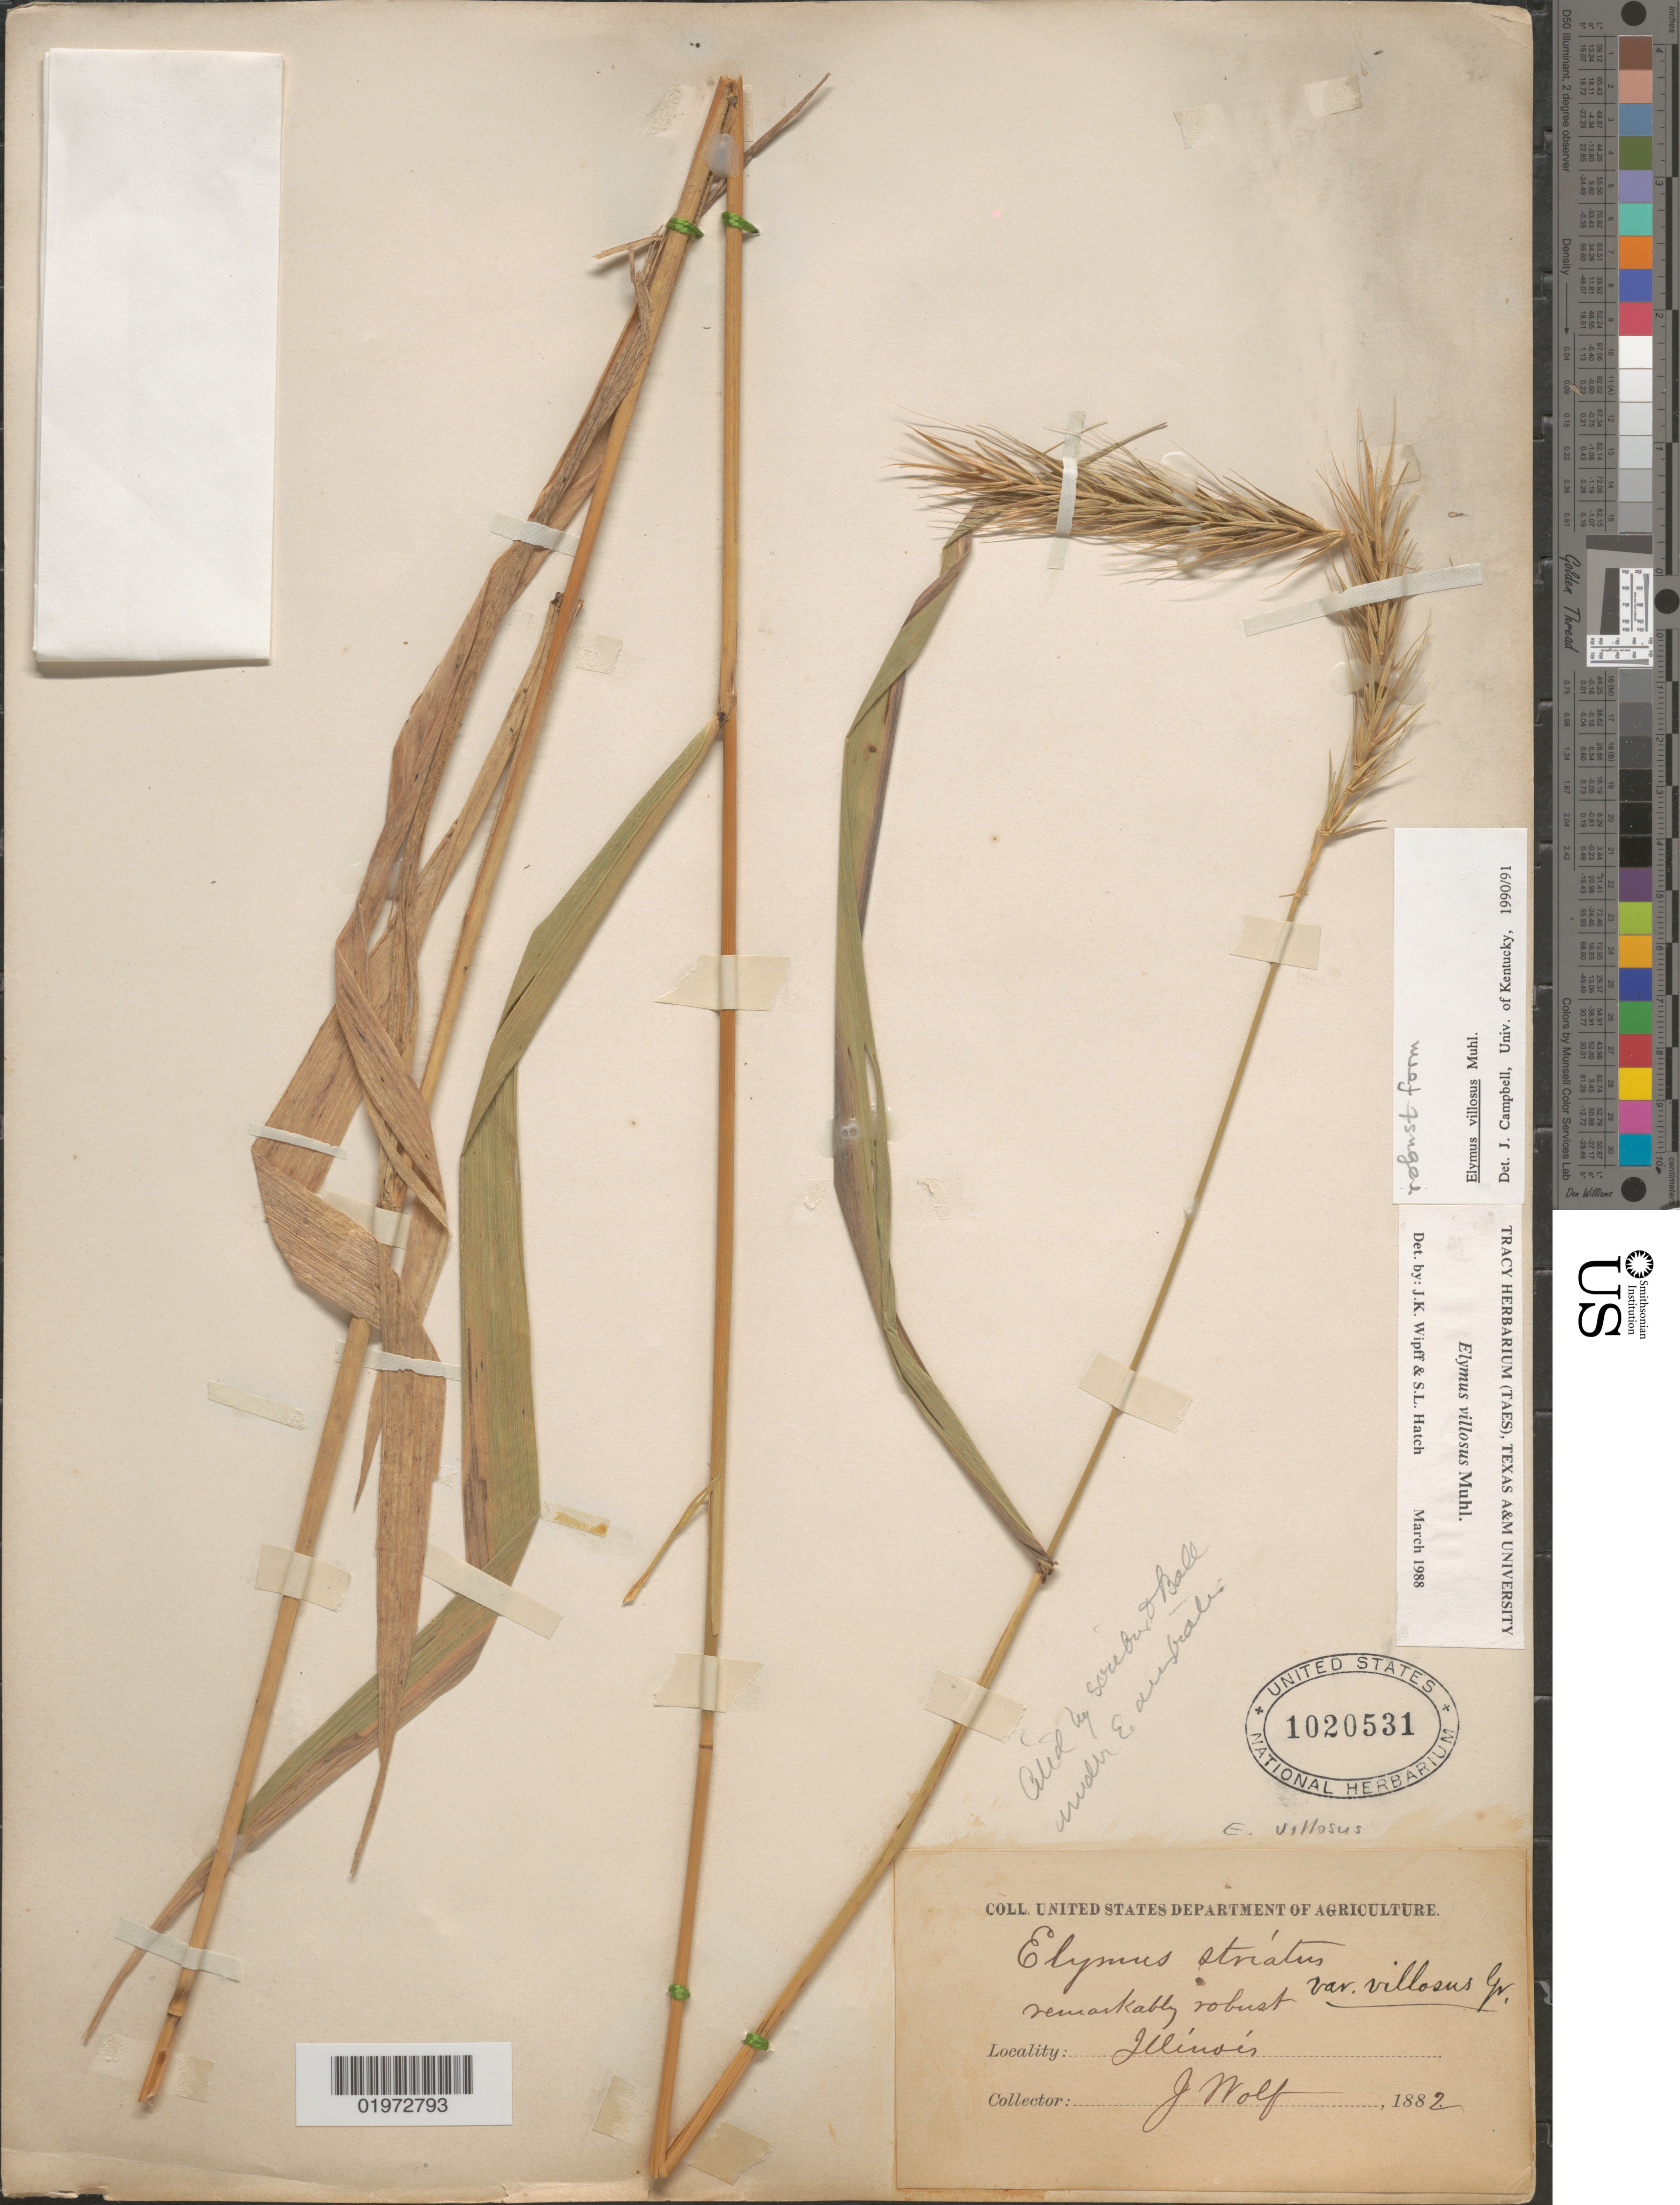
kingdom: Plantae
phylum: Tracheophyta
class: Liliopsida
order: Poales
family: Poaceae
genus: Elymus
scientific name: Elymus villosus var. arkansanus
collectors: J. Wolf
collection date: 1882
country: United States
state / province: Illinois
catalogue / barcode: US 1020531